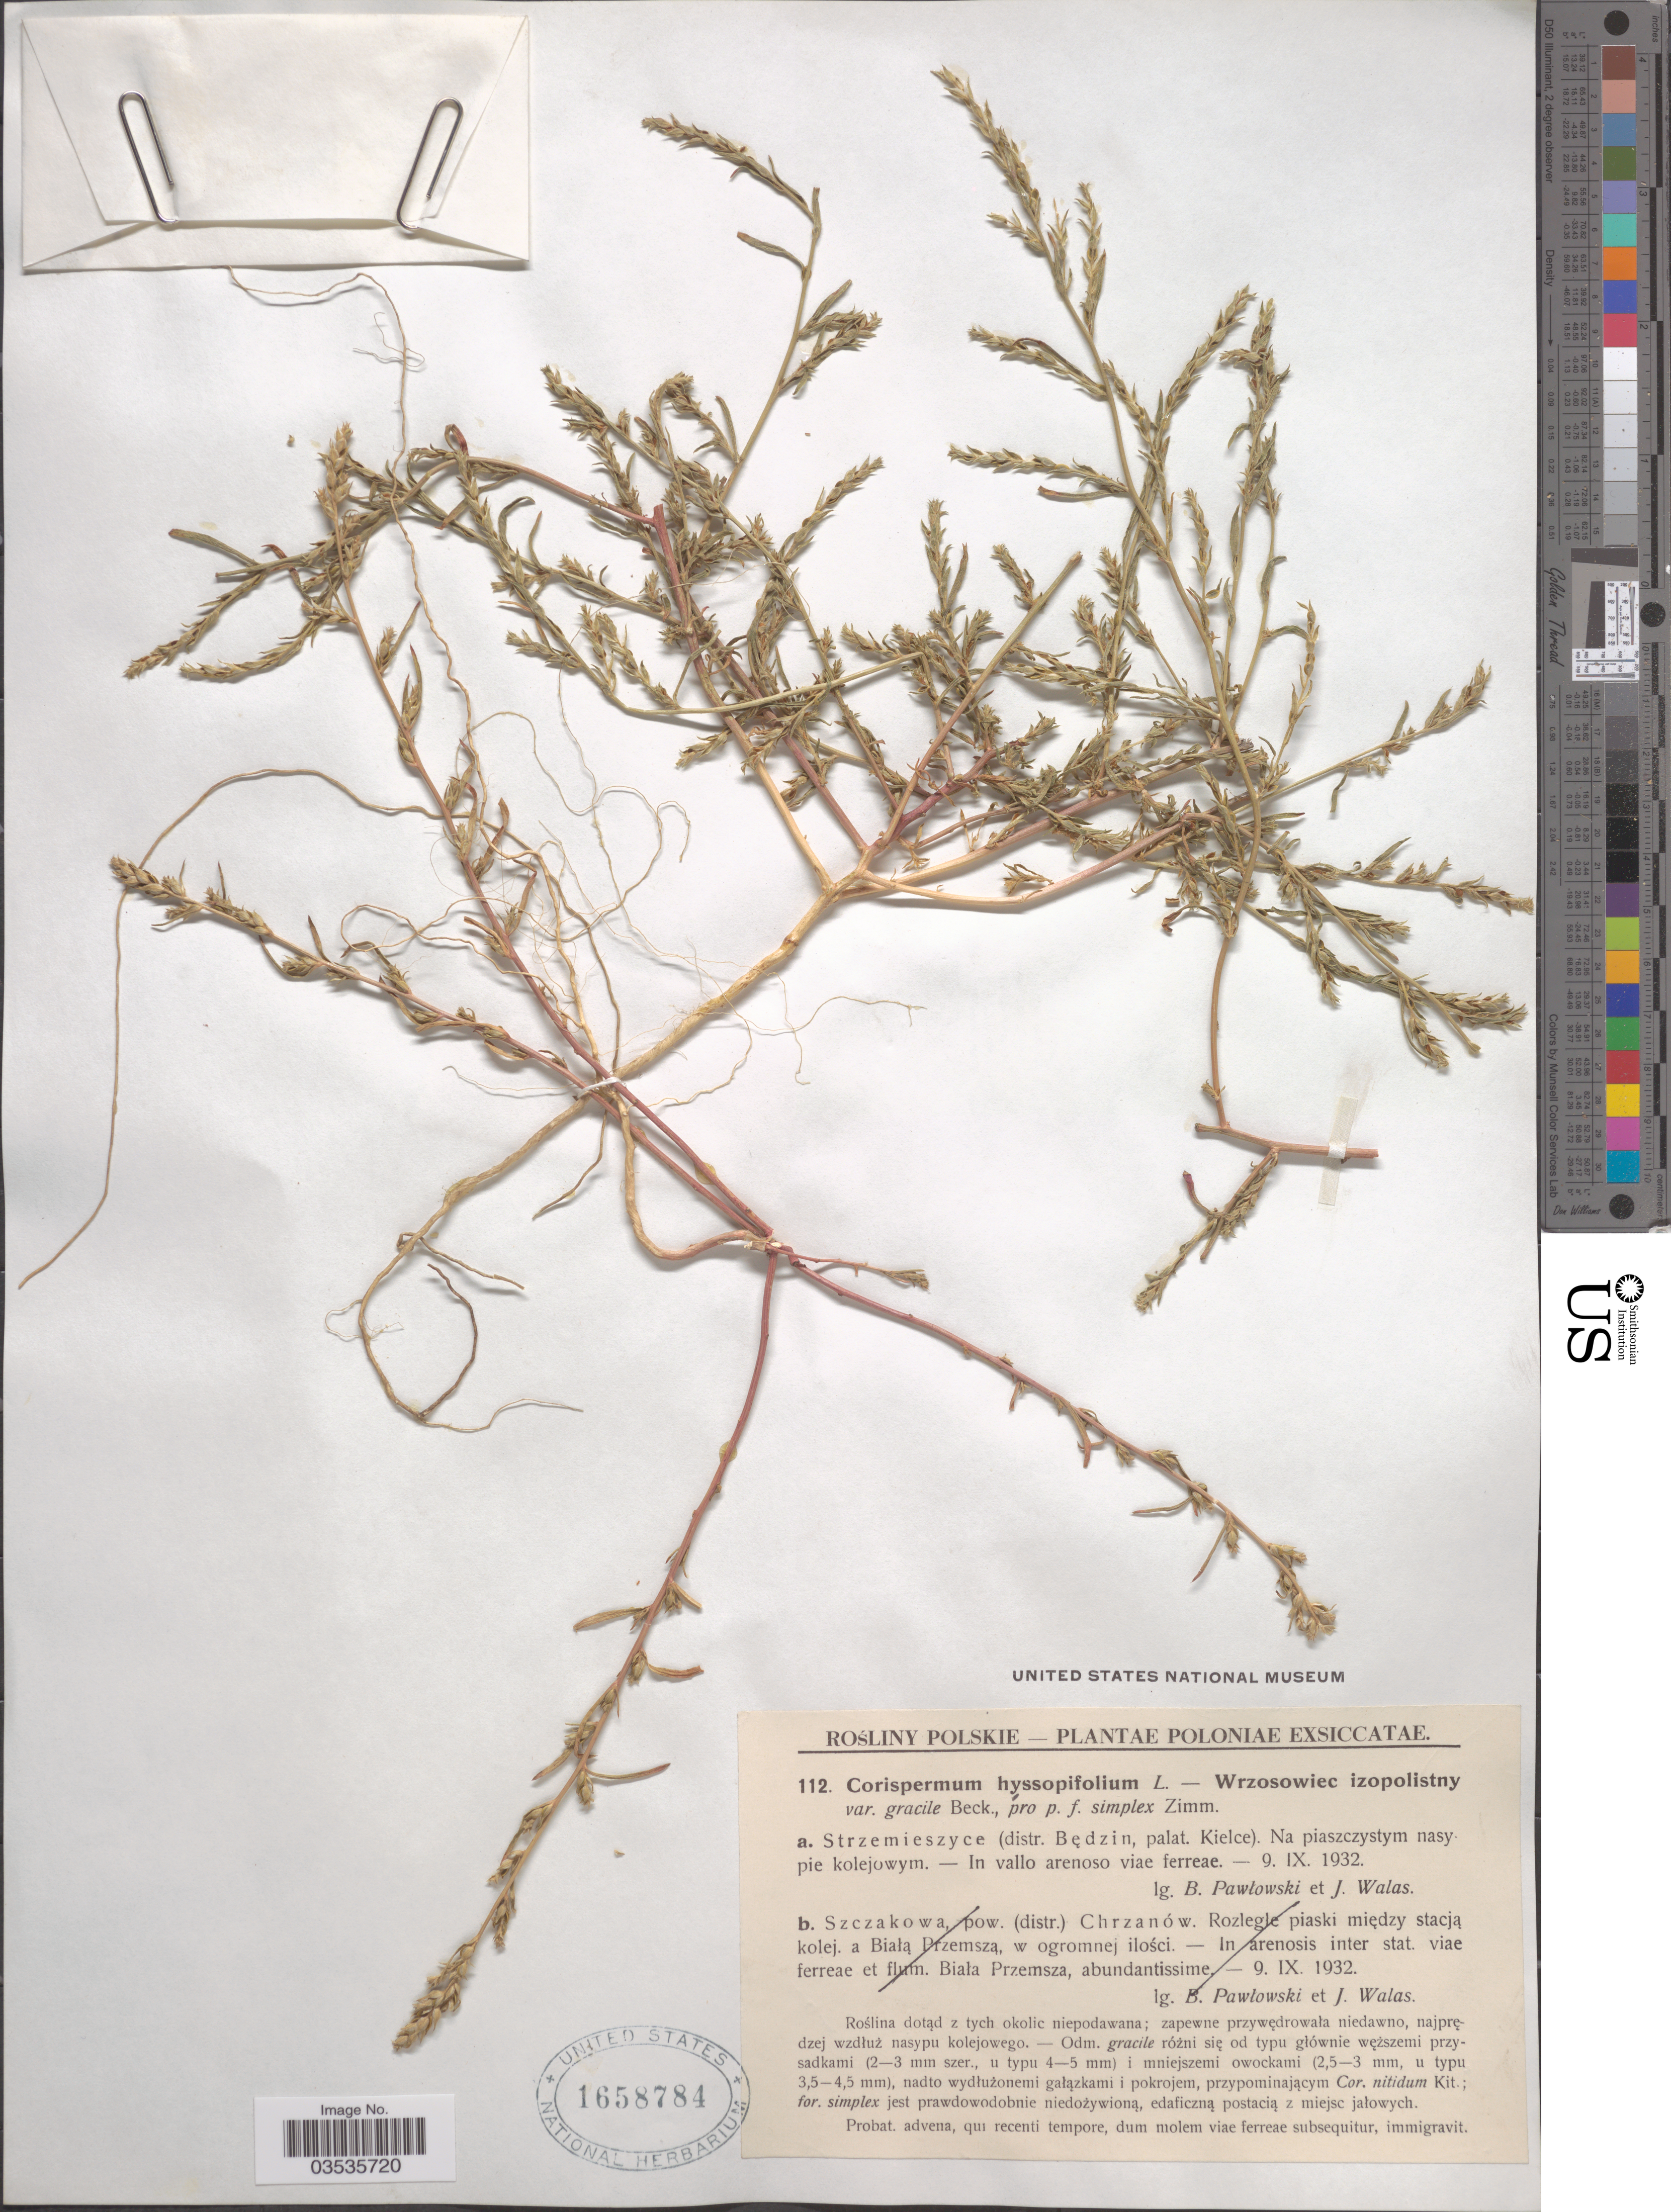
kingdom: Plantae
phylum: Tracheophyta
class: Magnoliopsida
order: Caryophyllales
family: Amaranthaceae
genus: Corispermum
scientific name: Corispermum hyssopifolium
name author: L.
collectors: B. Pawlowski & J. Walas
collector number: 112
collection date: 1932-09-09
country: Poland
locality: Strzemieszyce (distr. Będzin, palat. Kielce). Na piaszczystym nasy pie kolejowym.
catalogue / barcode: US 1658784